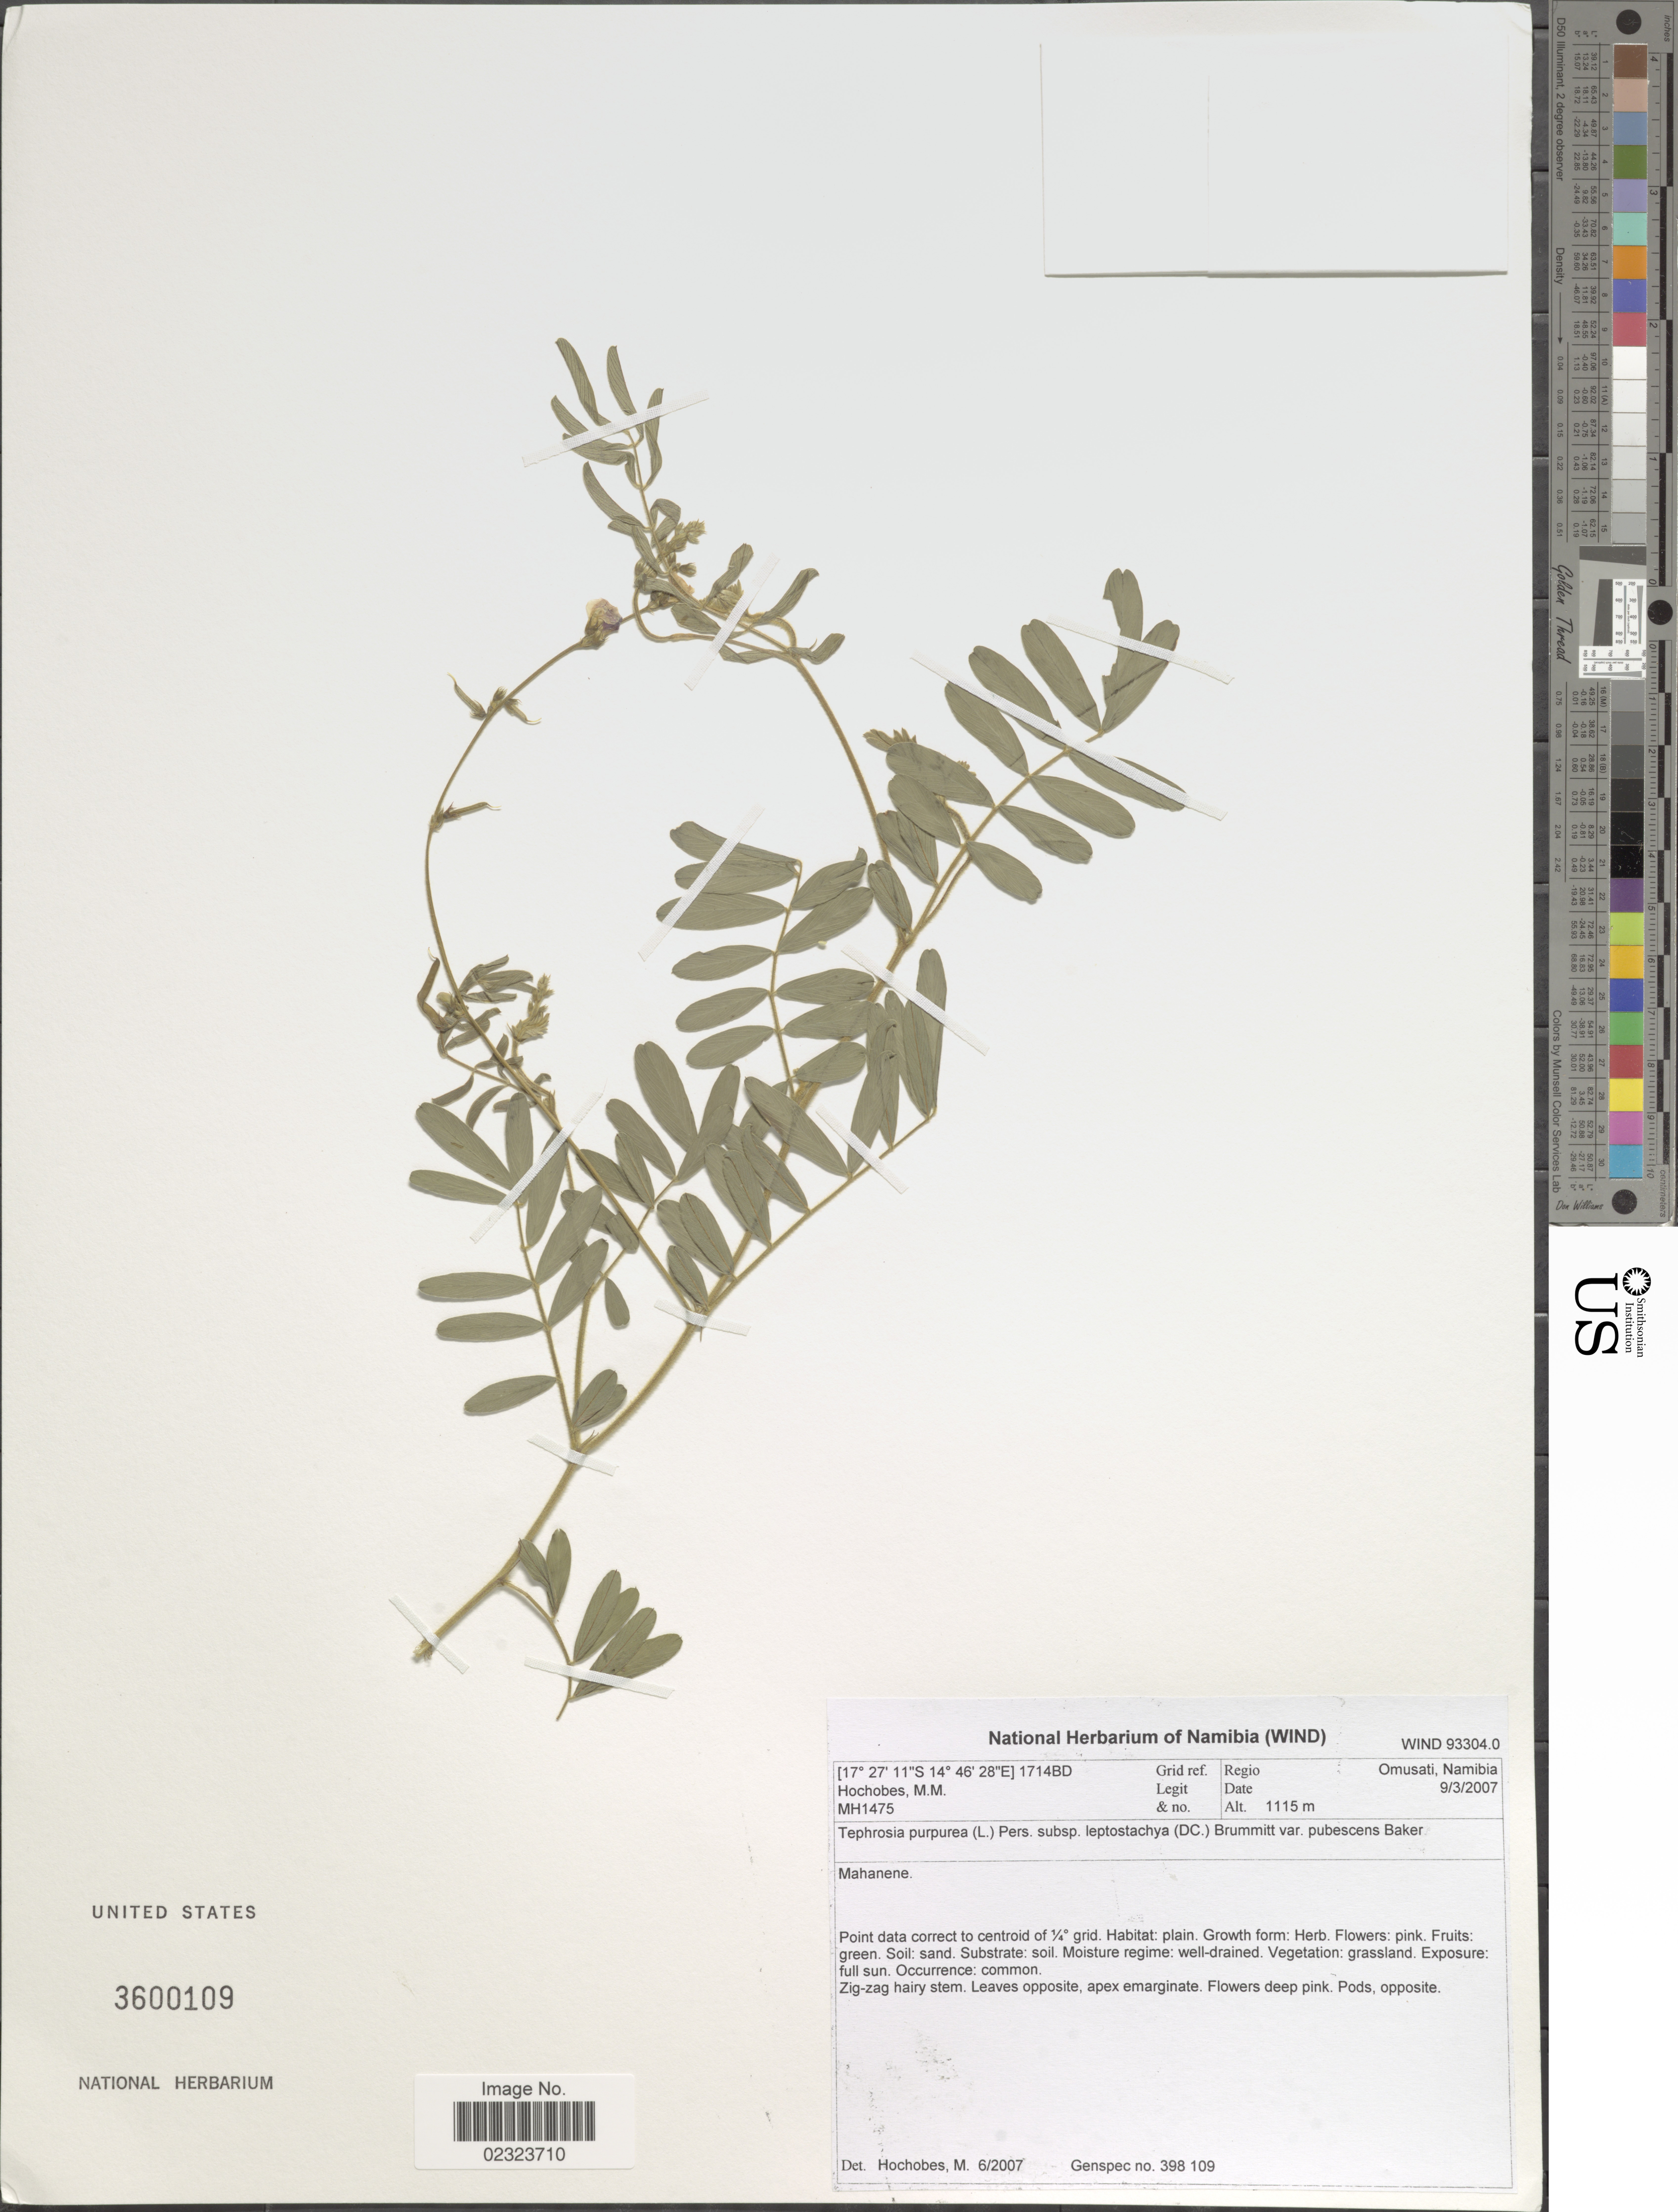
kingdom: Plantae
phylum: Tracheophyta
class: Magnoliopsida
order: Fabales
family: Fabaceae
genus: Tephrosia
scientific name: Tephrosia purpurea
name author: (L.) Pers.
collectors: M. Hochobes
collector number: MH1475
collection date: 2007-03-09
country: Namibia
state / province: Omusati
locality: Mahanene.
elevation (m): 1115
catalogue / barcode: US 3600109